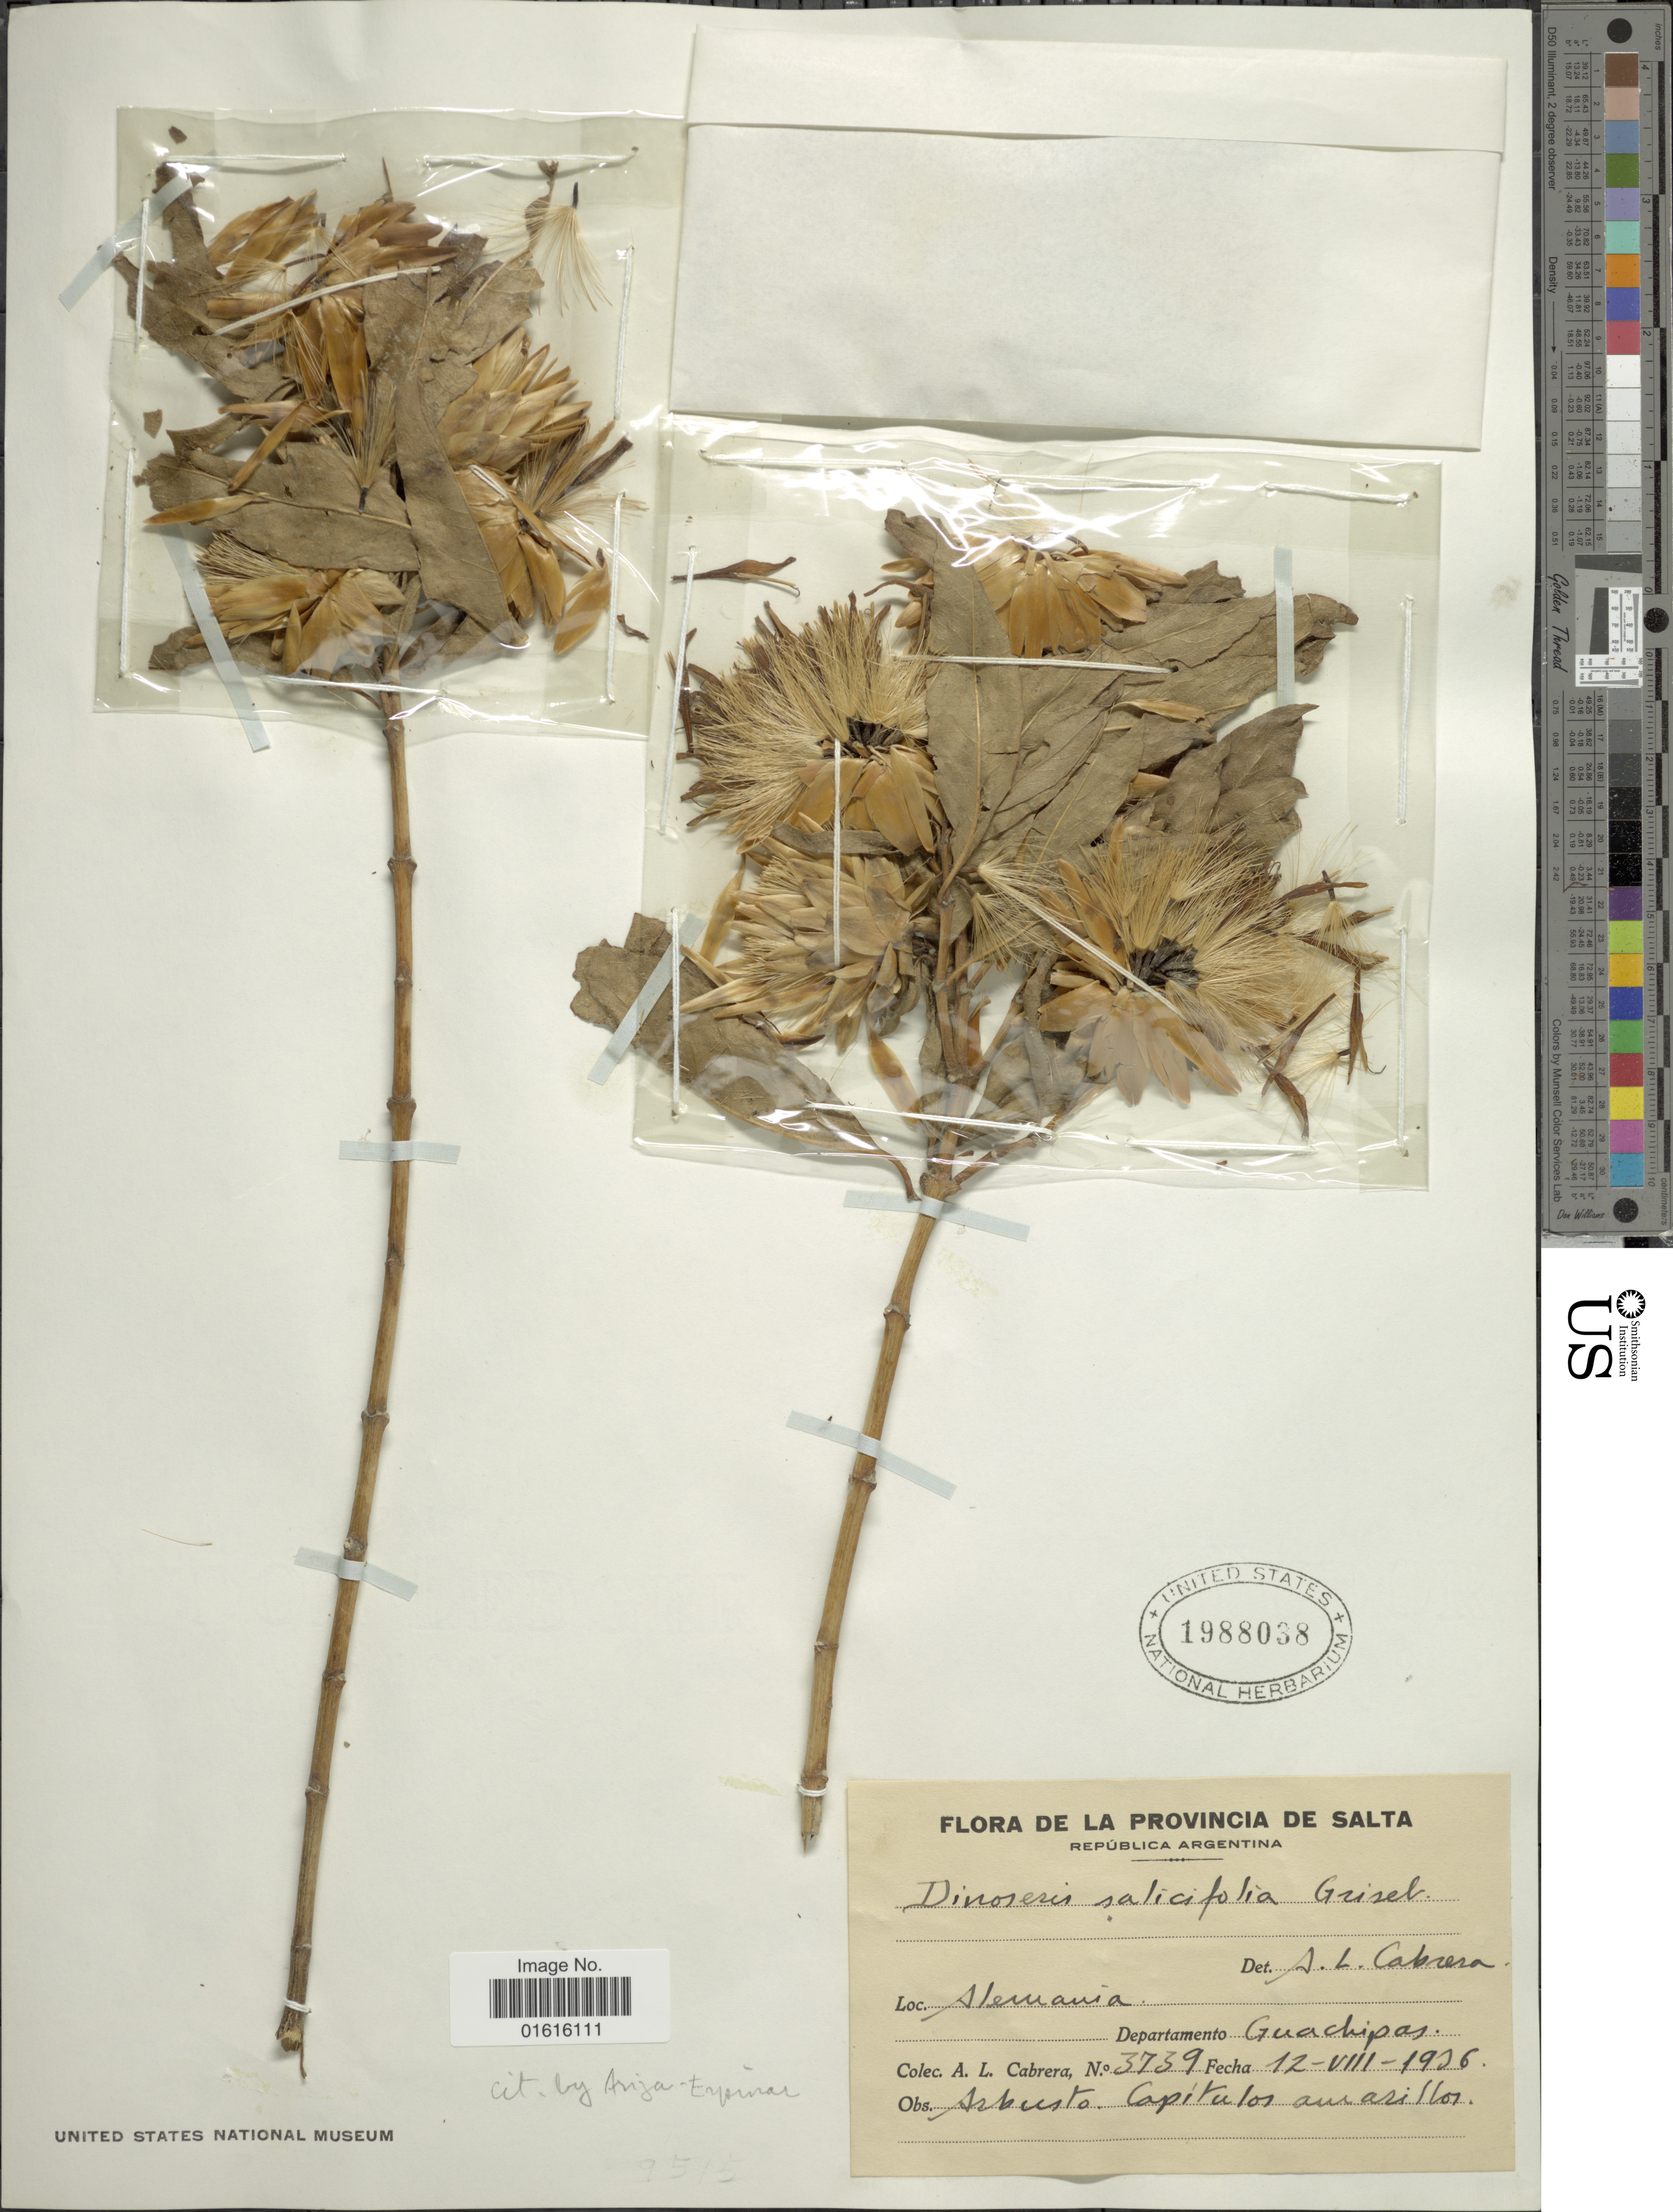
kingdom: Plantae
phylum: Tracheophyta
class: Magnoliopsida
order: Asterales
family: Asteraceae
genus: Dinoseris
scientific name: Dinoseris salicifolia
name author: Griseb.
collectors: A. L. Cabrera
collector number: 3739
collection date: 1936-08-12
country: Argentina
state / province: Salta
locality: Alemania, Deparamento Guachipas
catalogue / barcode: US 1988038